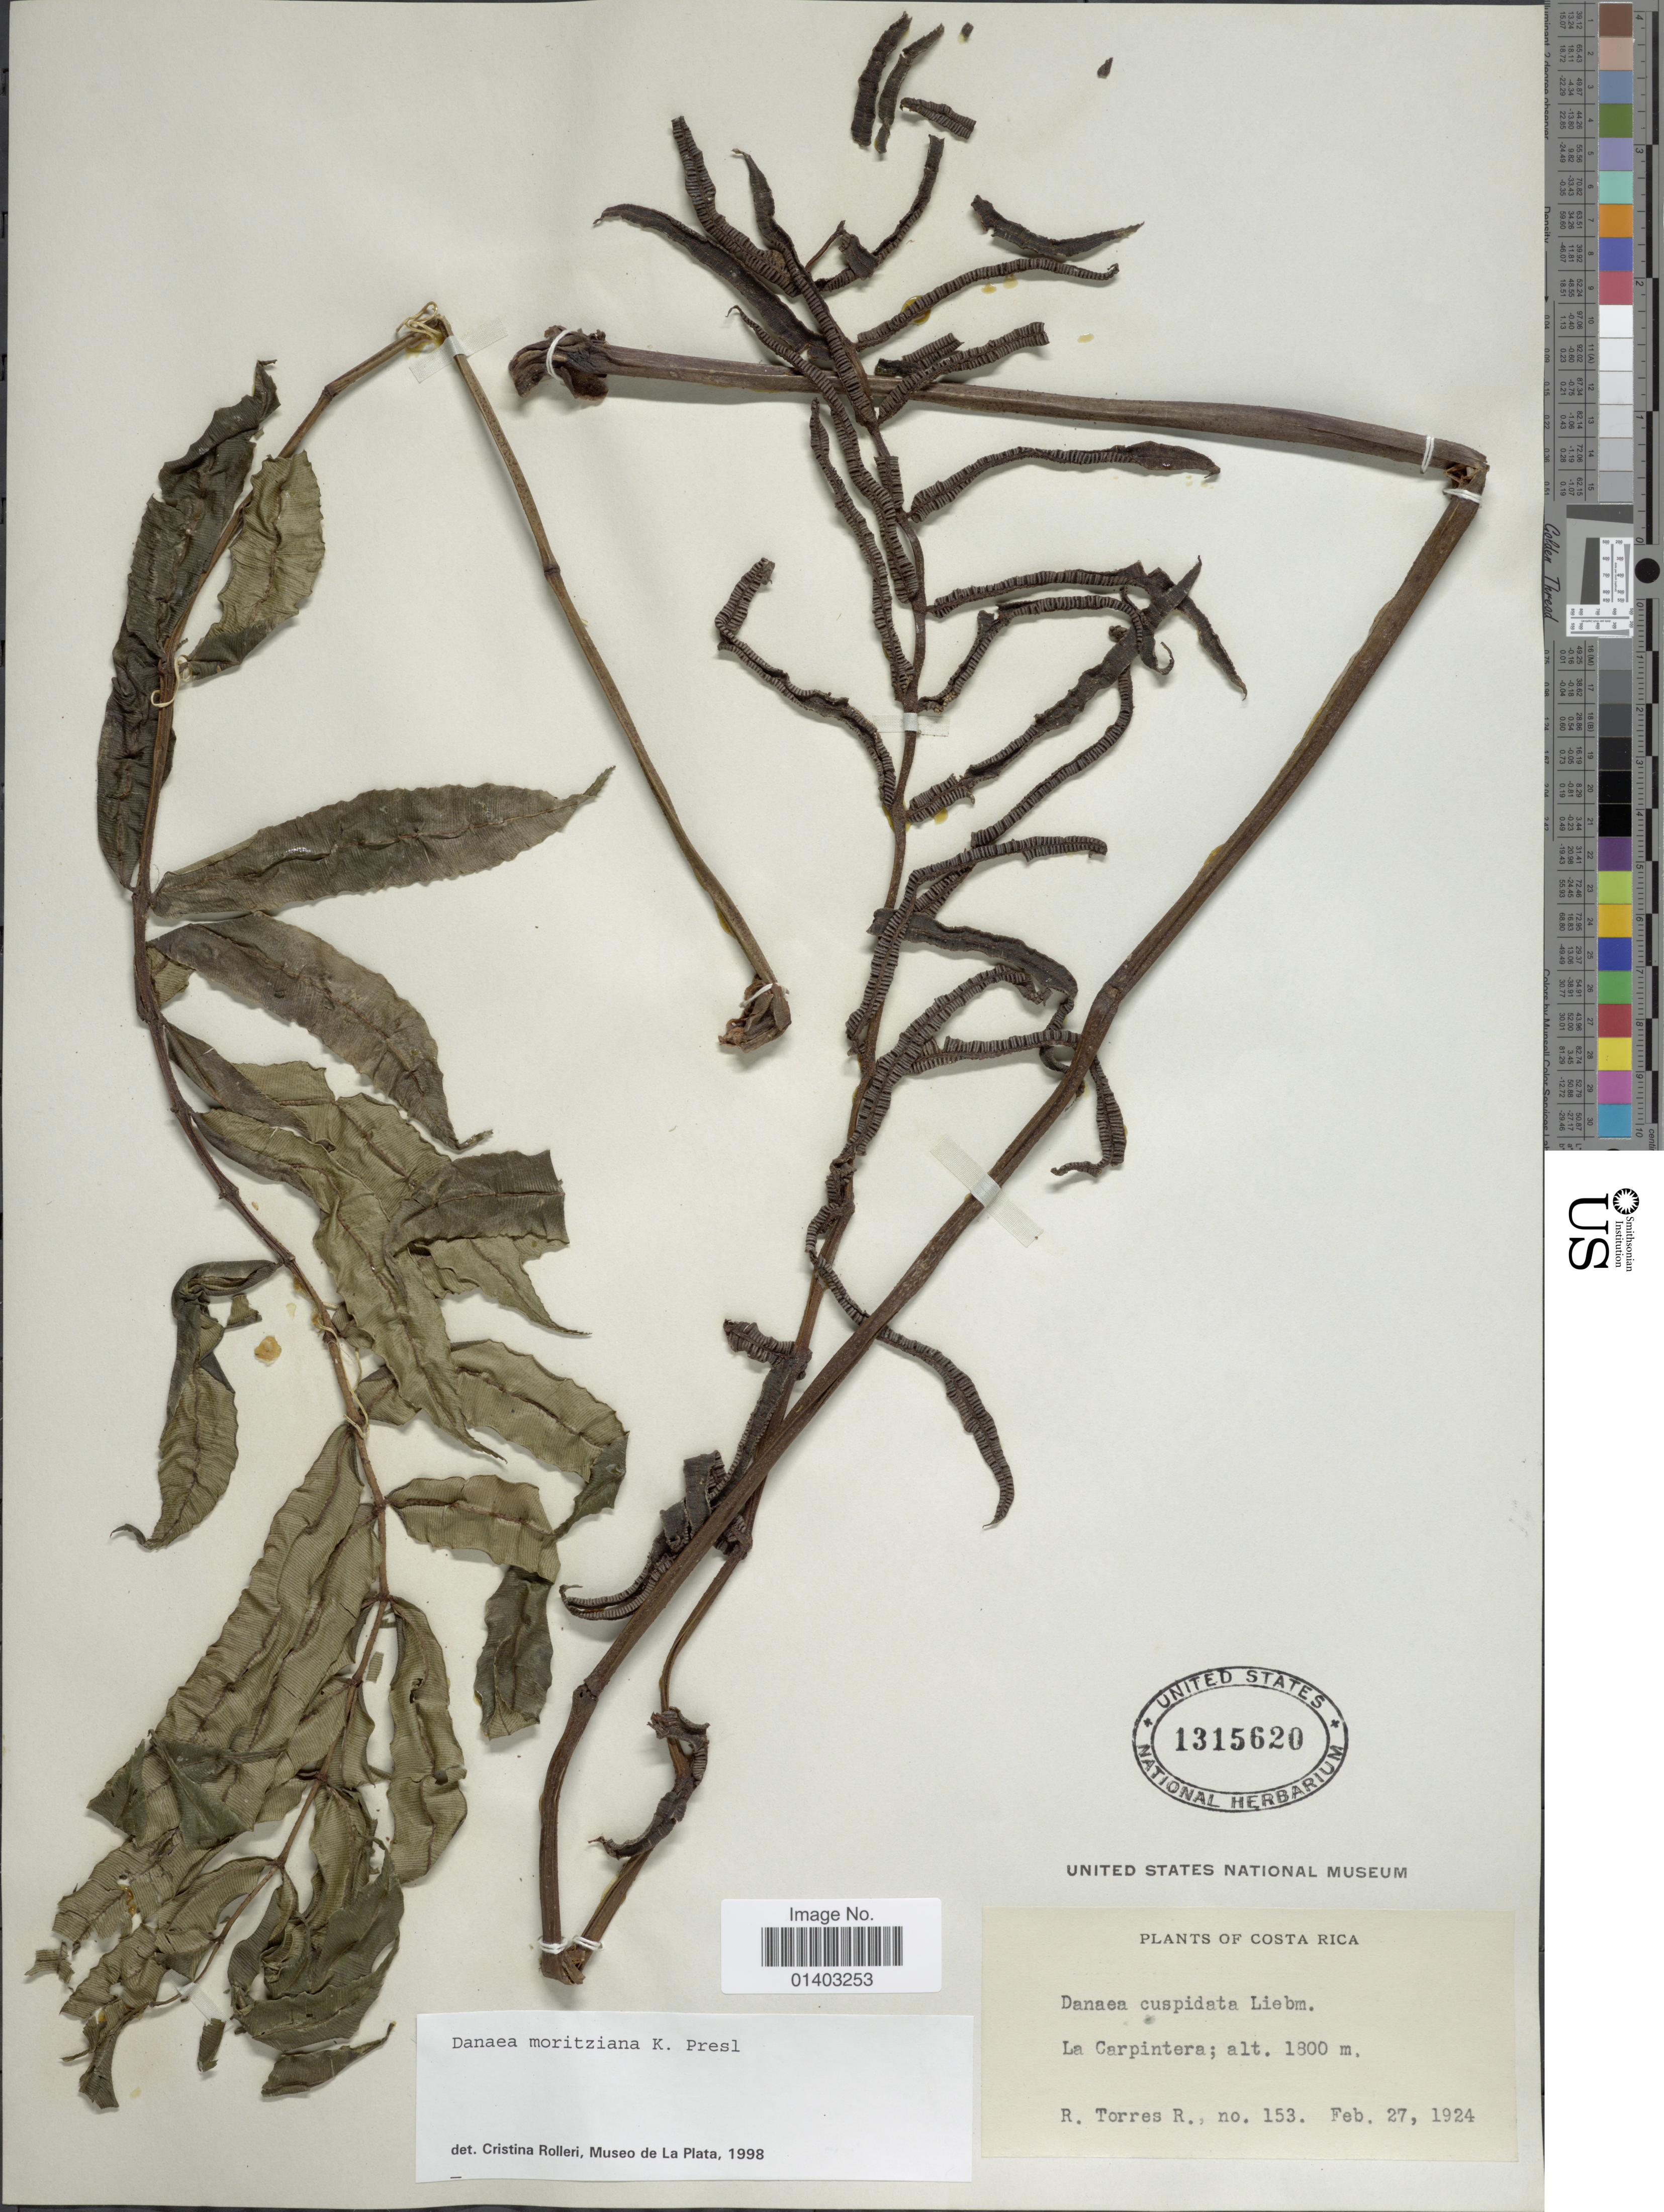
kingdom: Plantae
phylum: Tracheophyta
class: Polypodiopsida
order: Marattiales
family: Marattiaceae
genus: Danaea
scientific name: Danaea moritziana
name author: C. Presl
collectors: R. Torres R.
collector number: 153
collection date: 1924-02-27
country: Costa Rica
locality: La Carpintera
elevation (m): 1800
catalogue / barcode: US 1315620